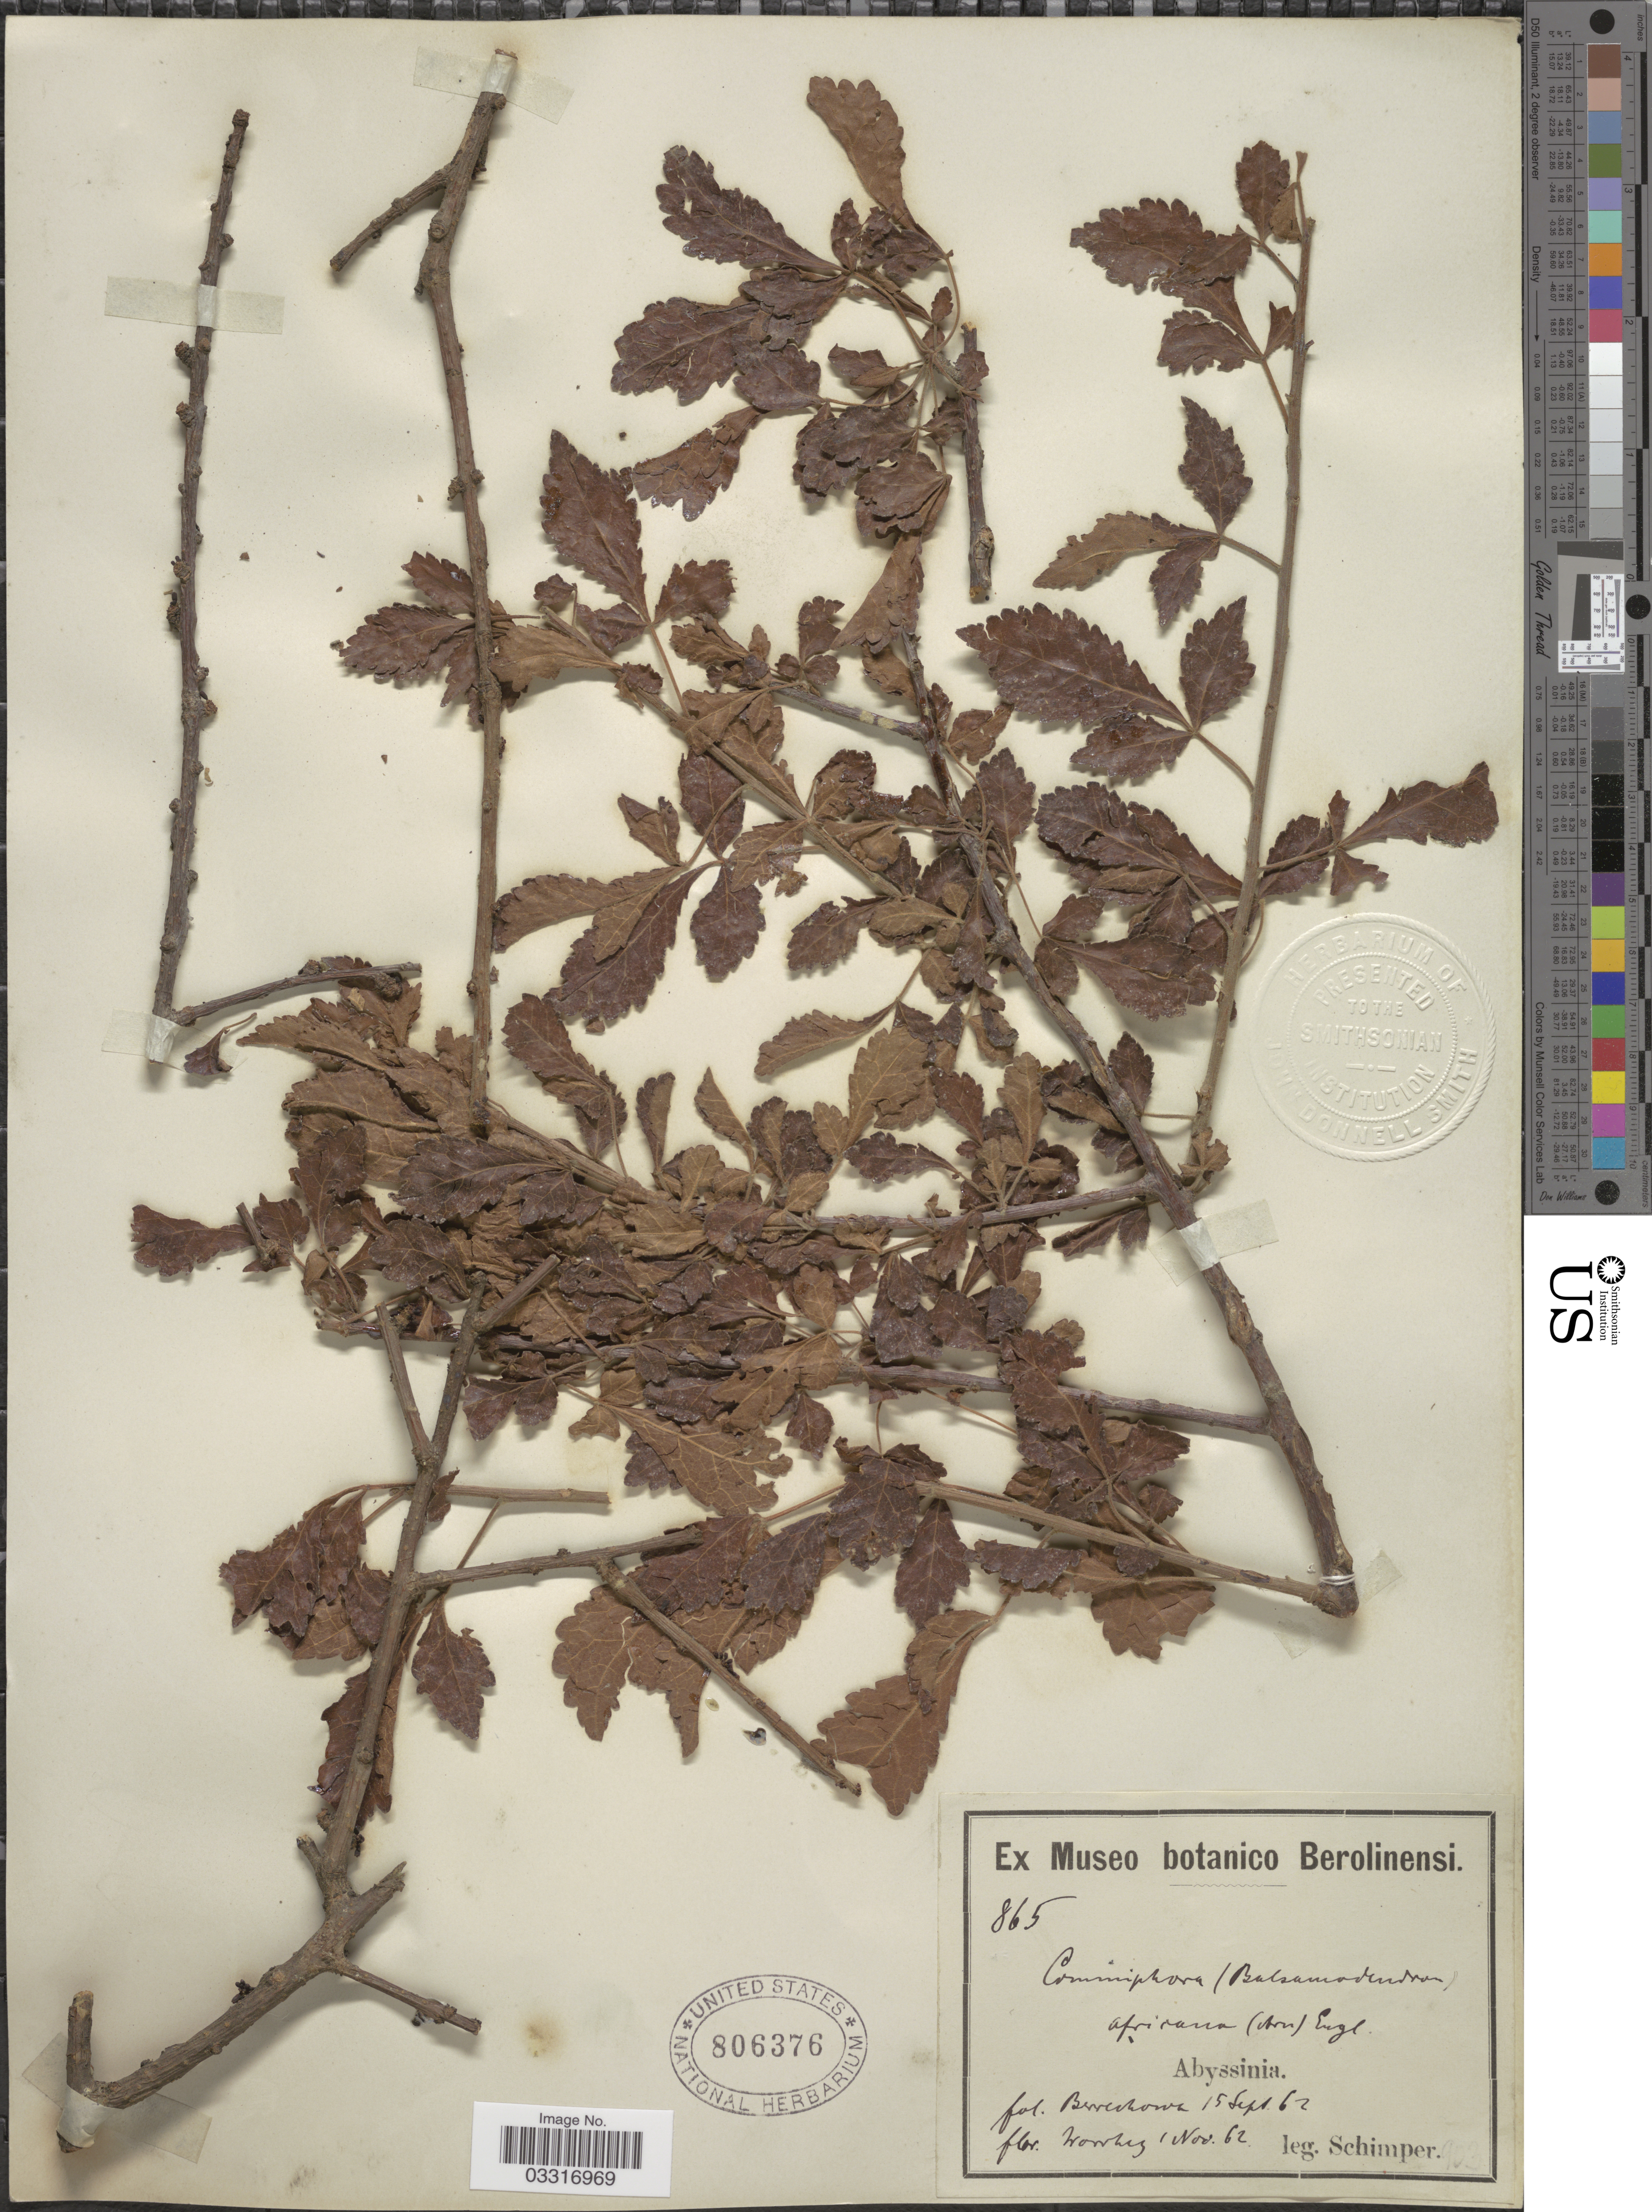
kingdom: Plantae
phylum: Tracheophyta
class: Magnoliopsida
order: Sapindales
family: Burseraceae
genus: Commiphora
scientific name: Commiphora africana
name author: (A. Rich.) Engl.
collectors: -. Schimper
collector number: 865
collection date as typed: Transcribed d/m/y: 15/9/62 to 1/11/62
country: Ethiopia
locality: Abyssinia.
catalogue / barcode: US 806376